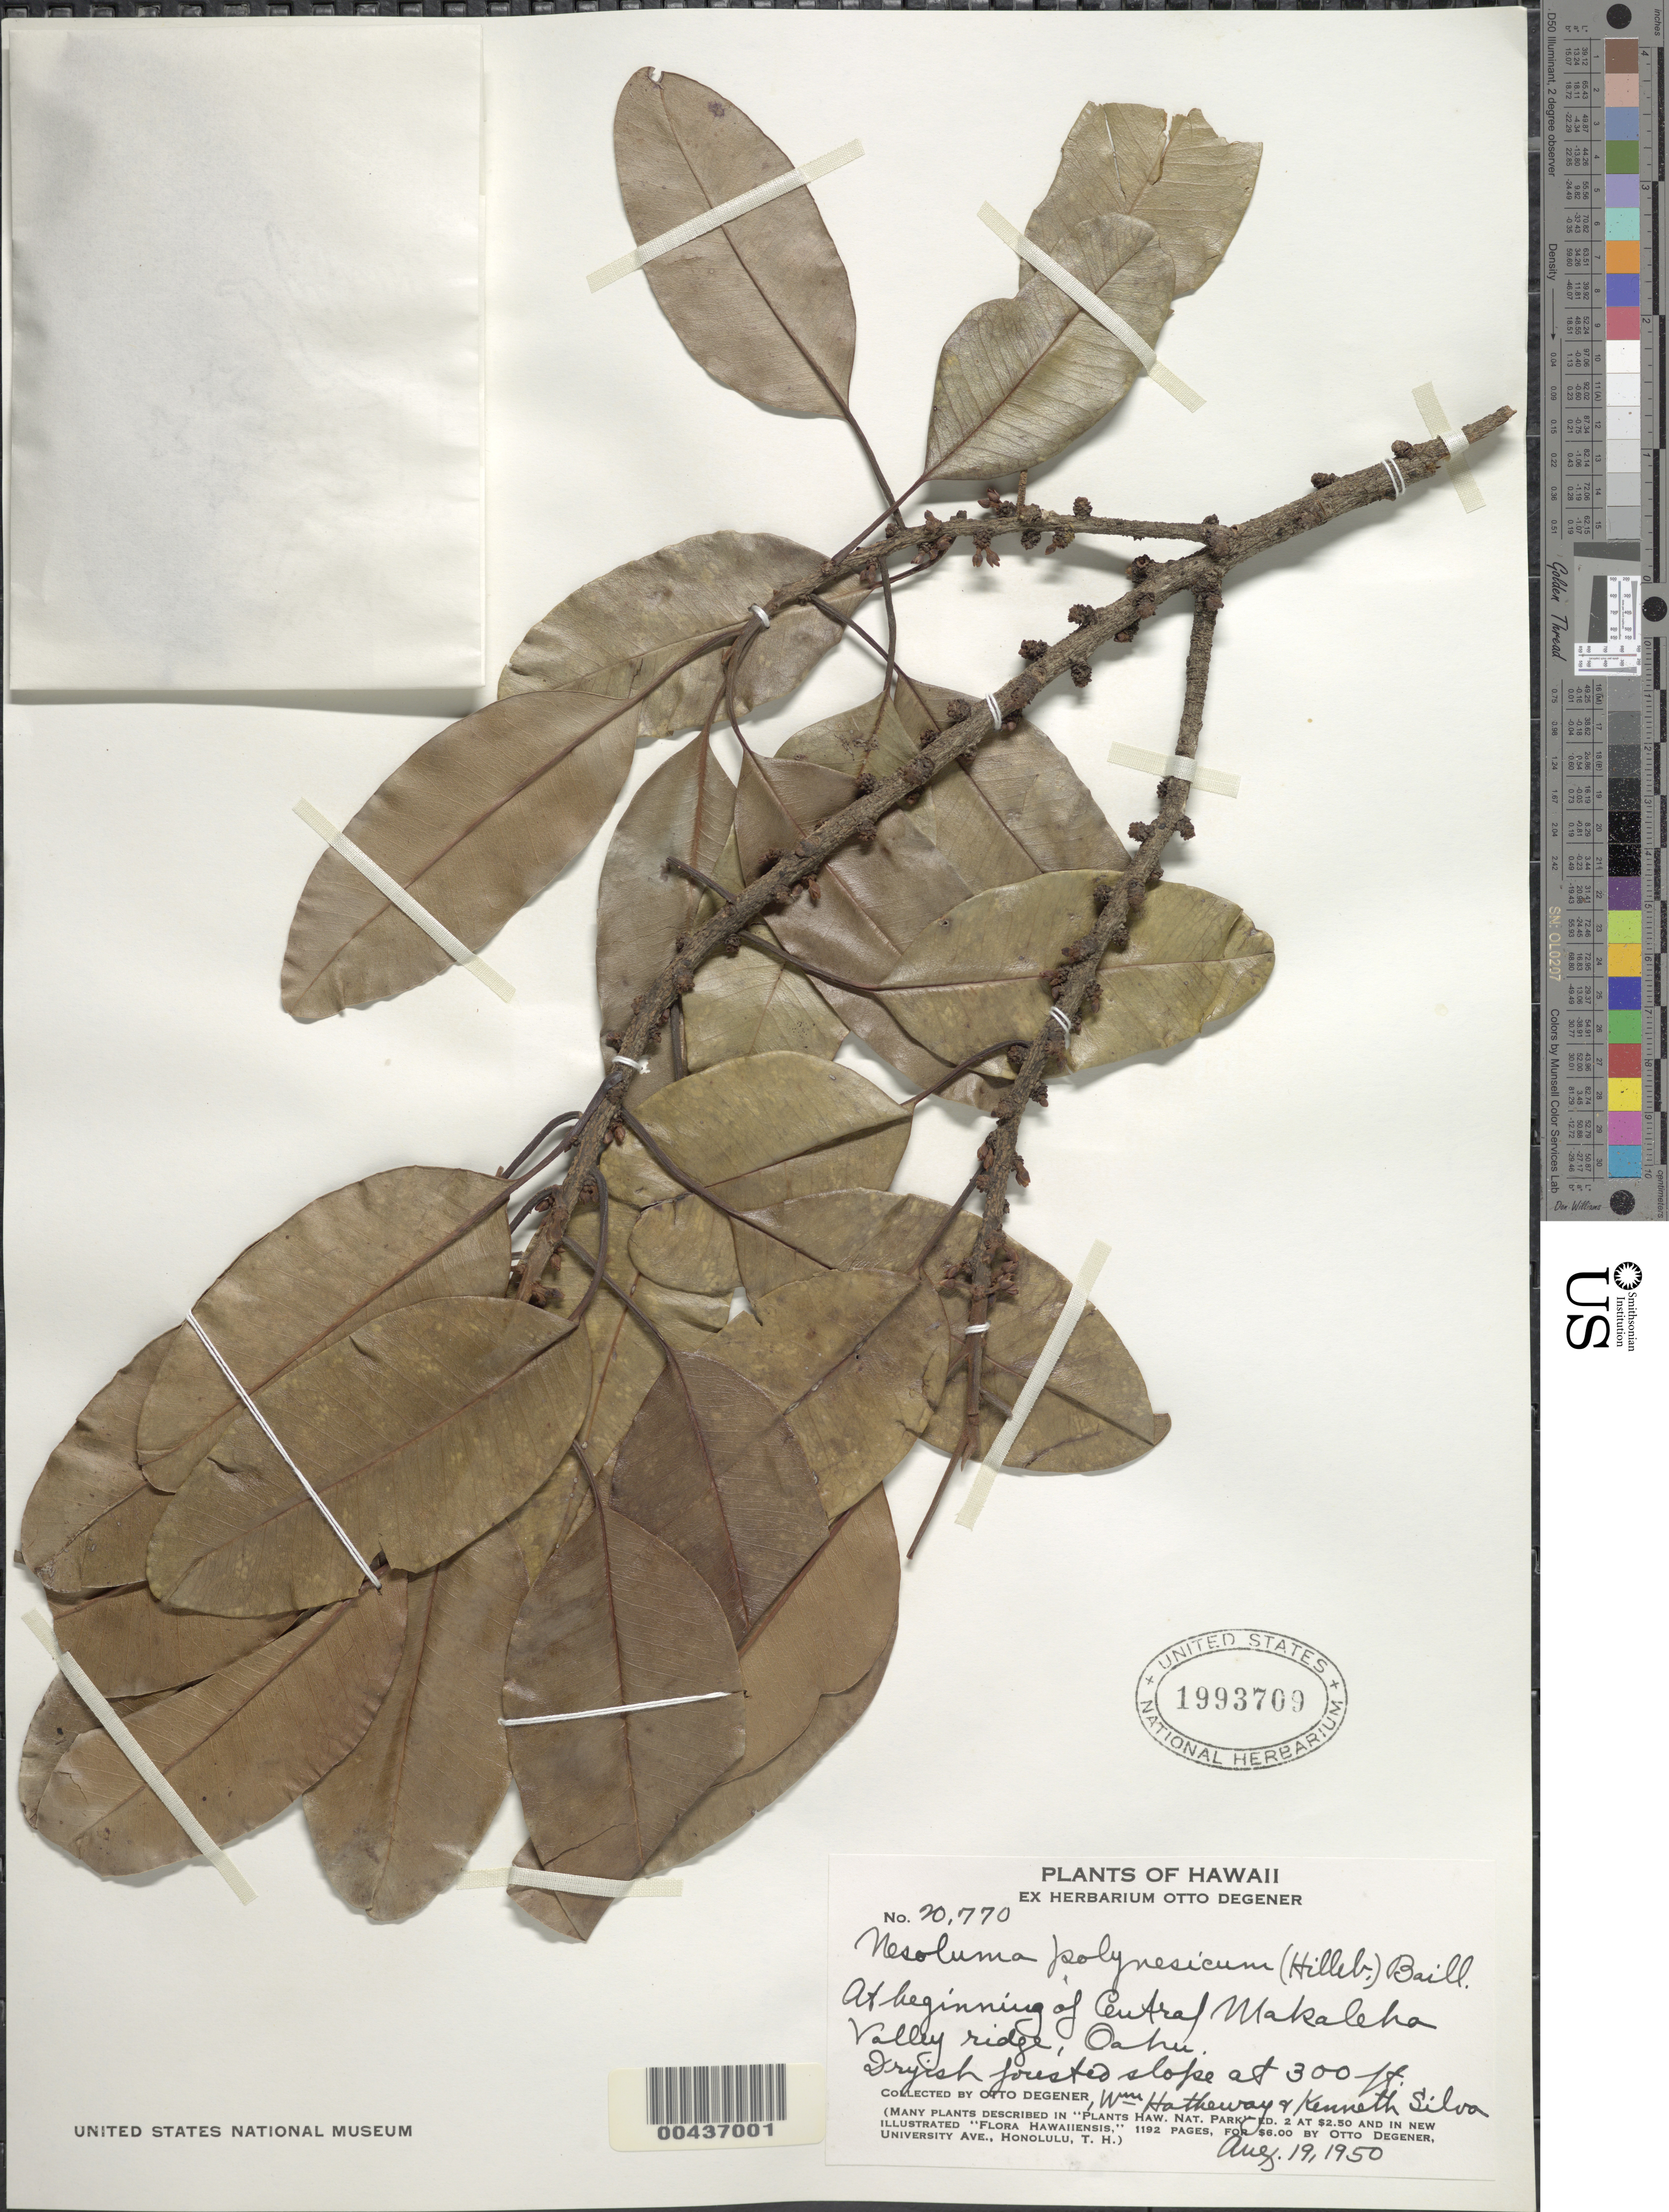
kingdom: Plantae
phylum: Tracheophyta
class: Magnoliopsida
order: Ericales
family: Sapotaceae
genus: Sideroxylon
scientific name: Sideroxylon polynesicum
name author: (Hillebr.) Smedmark & Anderb.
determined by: Wagner, W. L., (BOT), Smithsonian Institution - National Museum of Natural History (UNITED STATES)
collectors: O. Degener, W. Hatheway & K. Silva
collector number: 20770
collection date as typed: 19 Aug 1950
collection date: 1950-08-19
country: United States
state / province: Hawaii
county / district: Honolulu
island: Oahu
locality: At beginning of Central Makaleha Valley ridge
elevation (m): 91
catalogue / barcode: US 1993700